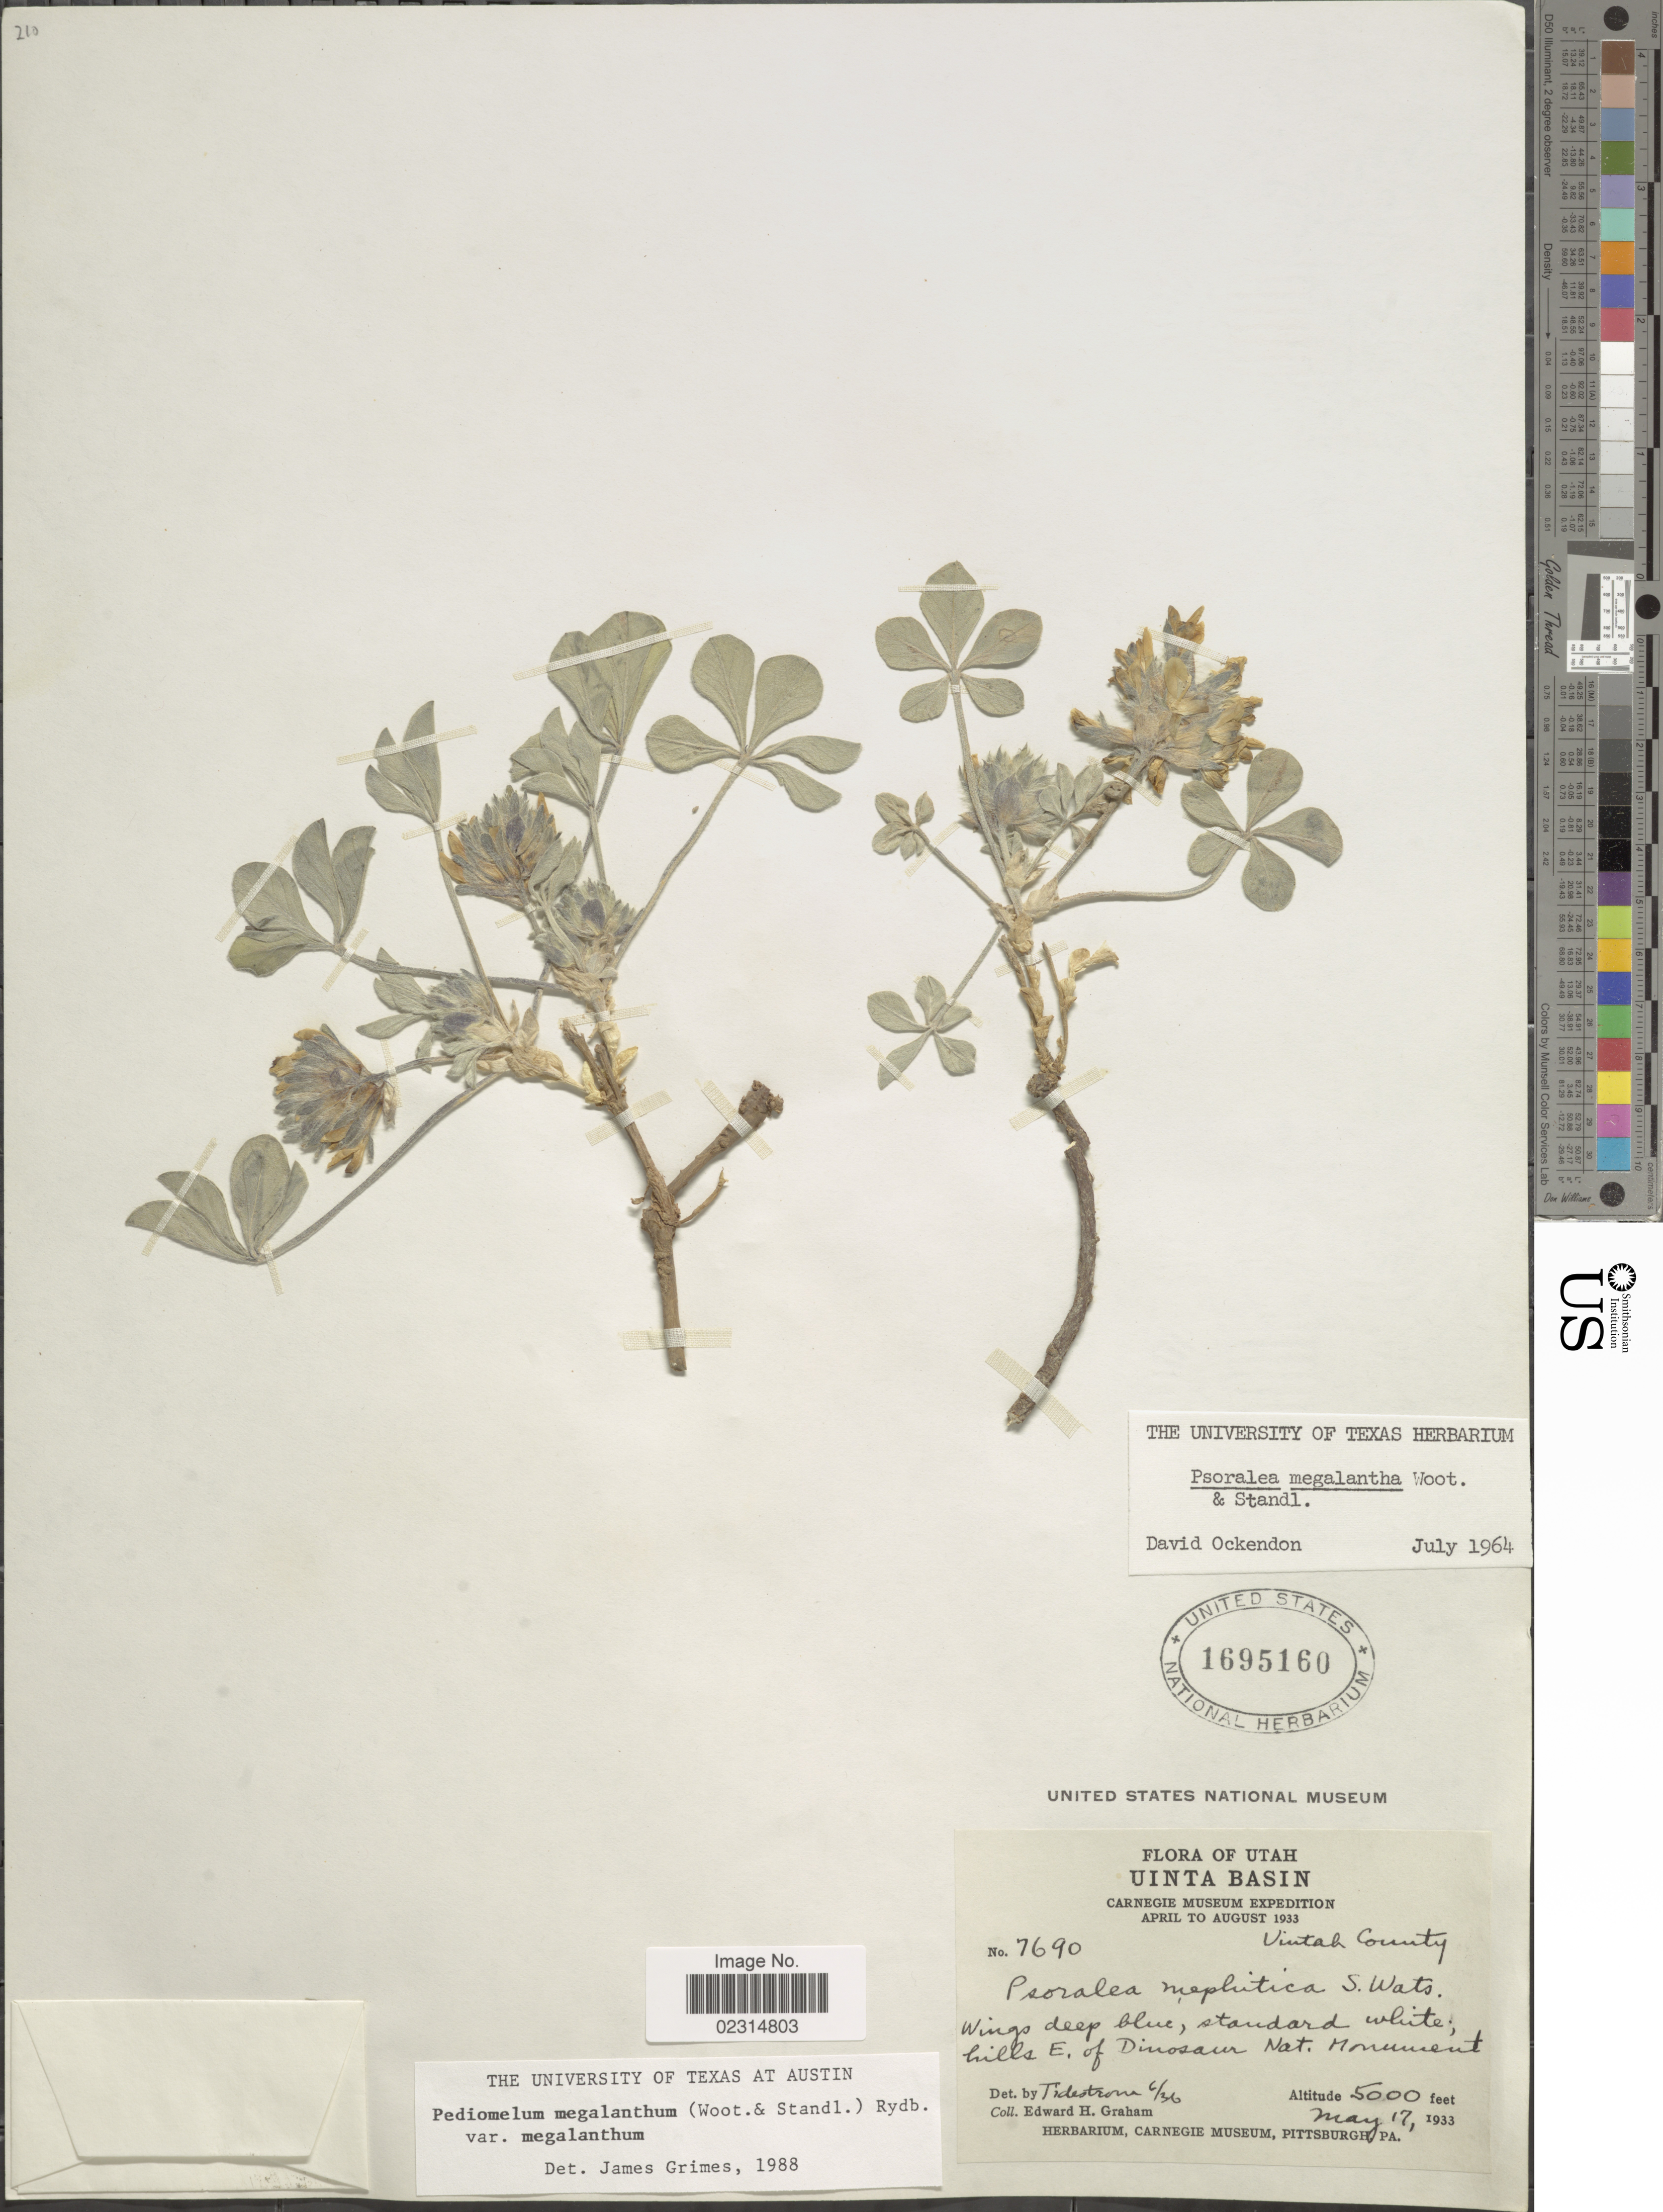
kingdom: Plantae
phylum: Tracheophyta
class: Magnoliopsida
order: Fabales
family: Fabaceae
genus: Pediomelum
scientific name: Pediomelum megalanthum var. megalanthum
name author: (Wooton & Standl.) Rydb.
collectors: E. H. Graham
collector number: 7690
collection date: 1933-05-17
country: United States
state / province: Utah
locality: Uinta Basin, hills E. of Dinosaur Nat Monument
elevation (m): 1524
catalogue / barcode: US 1695160